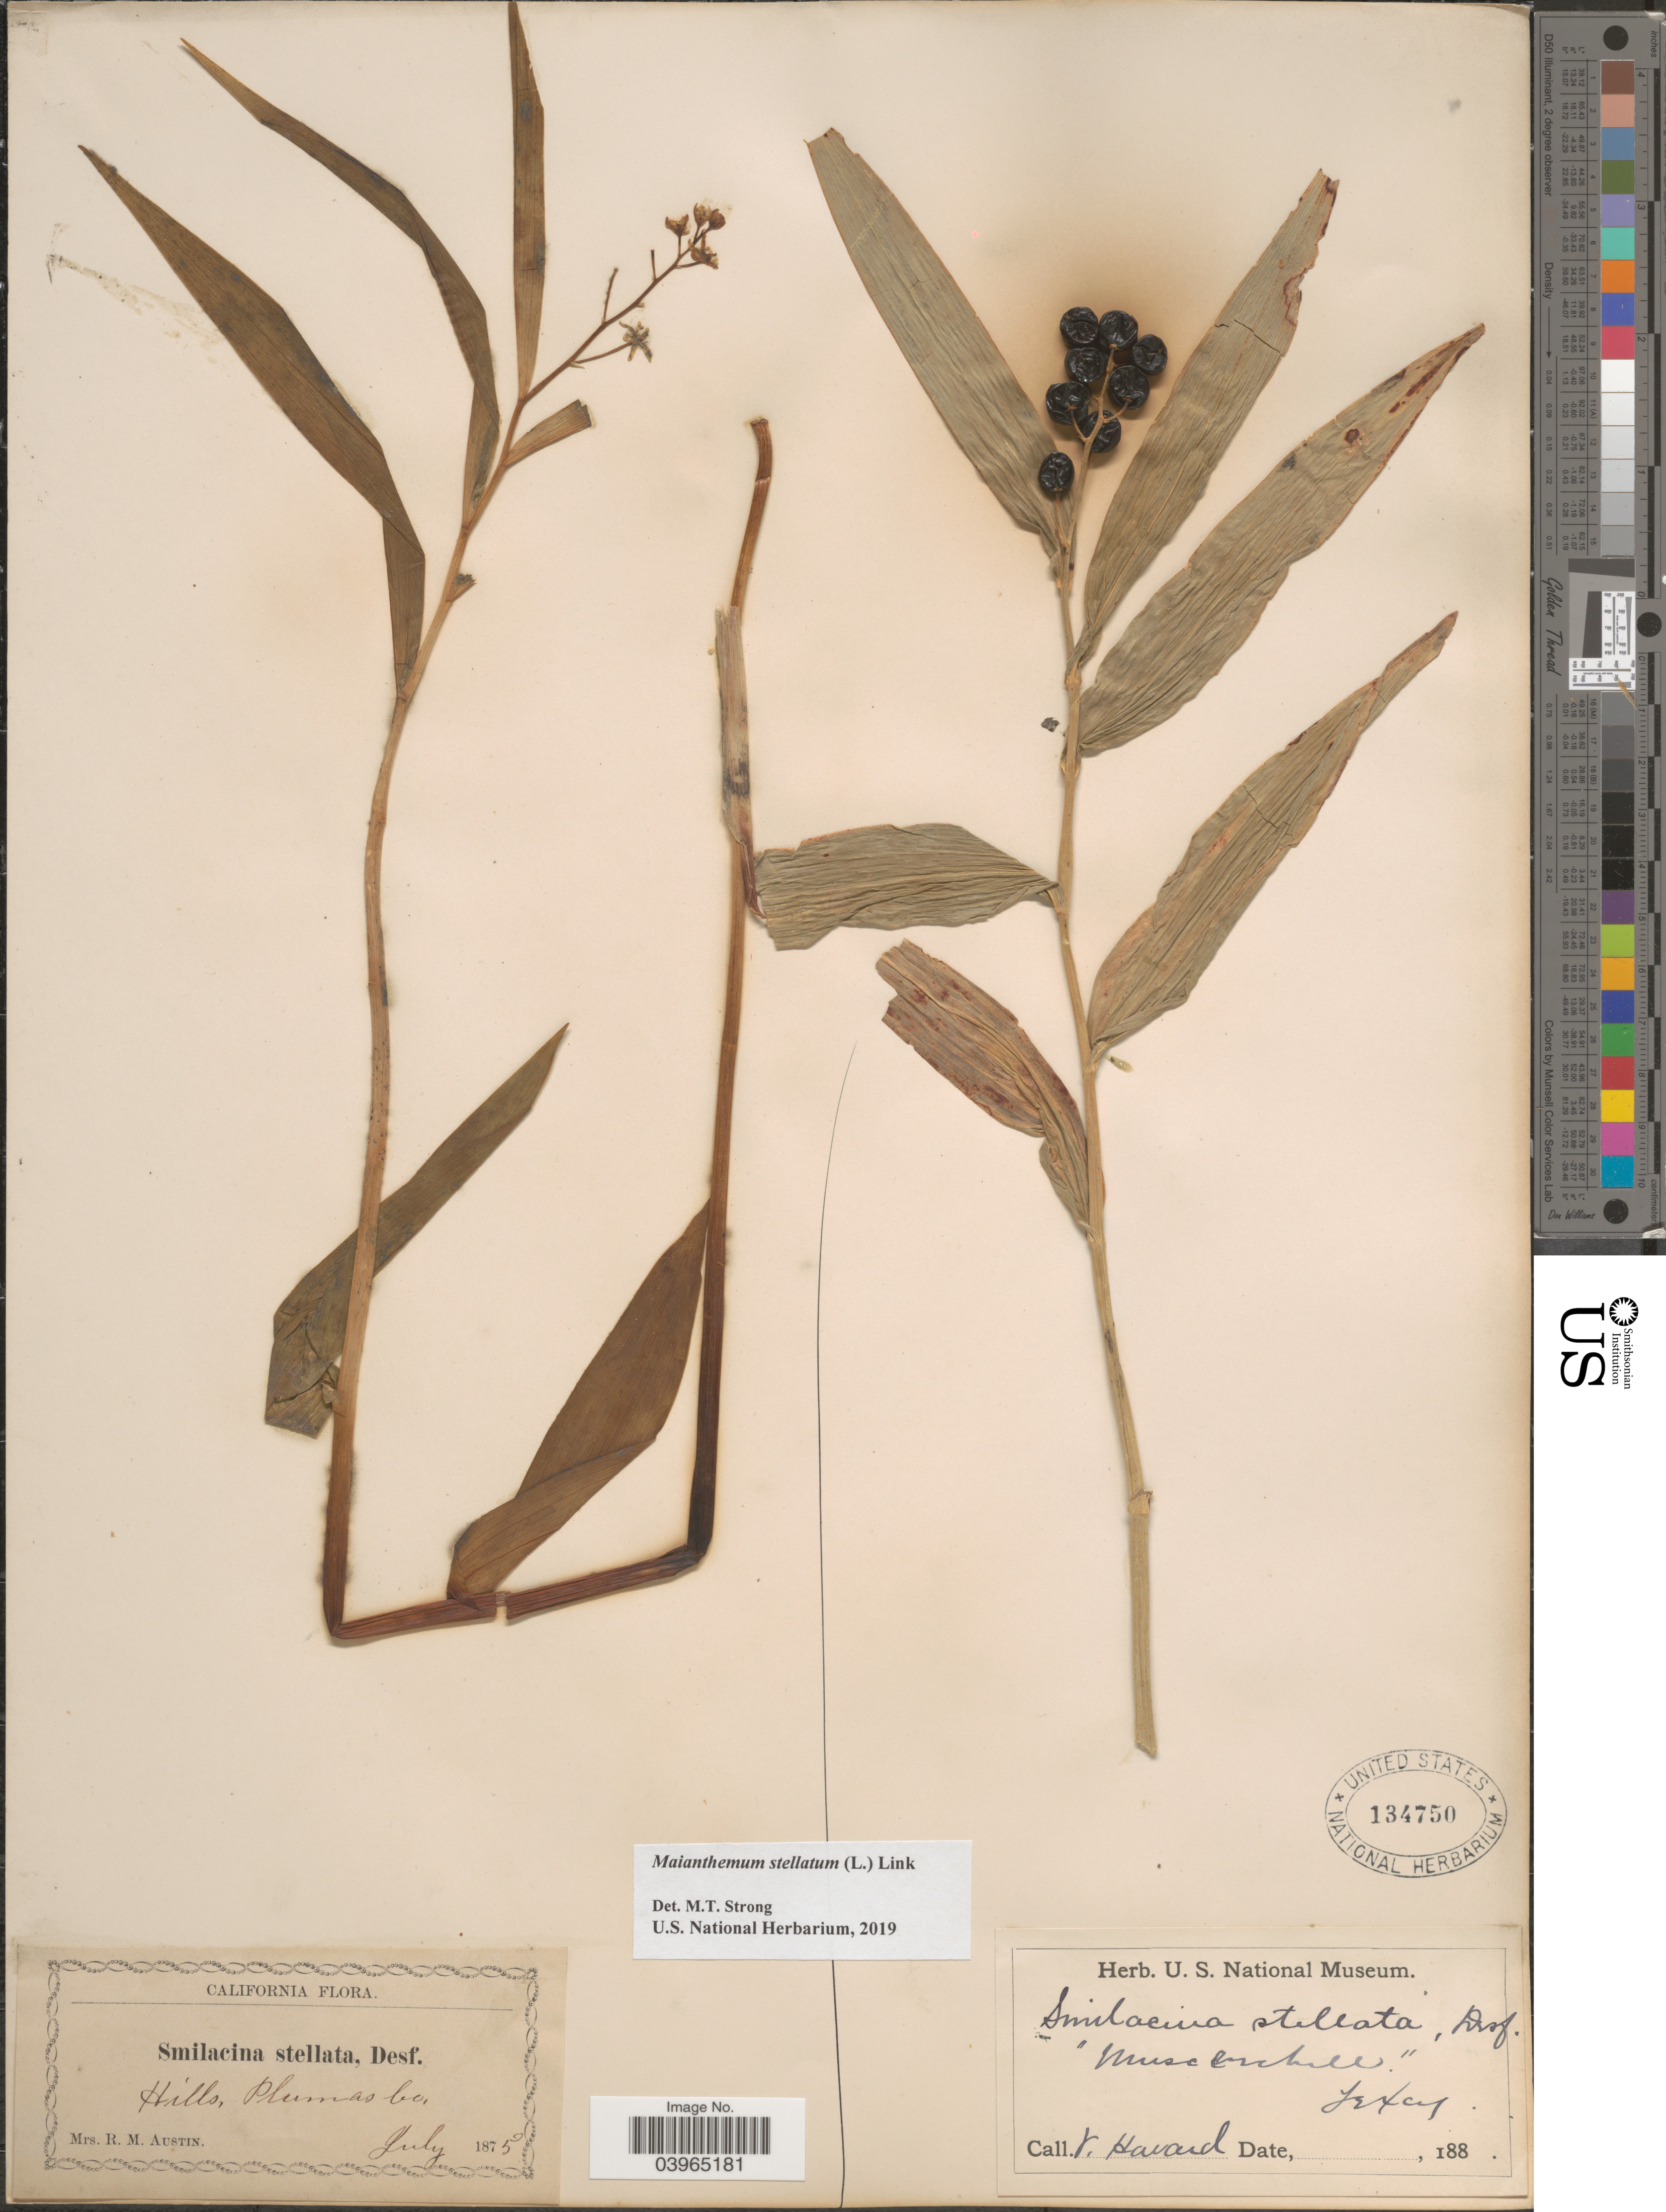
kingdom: Plantae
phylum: Tracheophyta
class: Liliopsida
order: Asparagales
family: Asparagaceae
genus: Maianthemum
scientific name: Maianthemum stellatum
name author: (L.) Link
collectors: R. Austin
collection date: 1875-07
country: United States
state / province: California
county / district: Plumas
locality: Hills, Plumas Co.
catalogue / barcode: US 134750